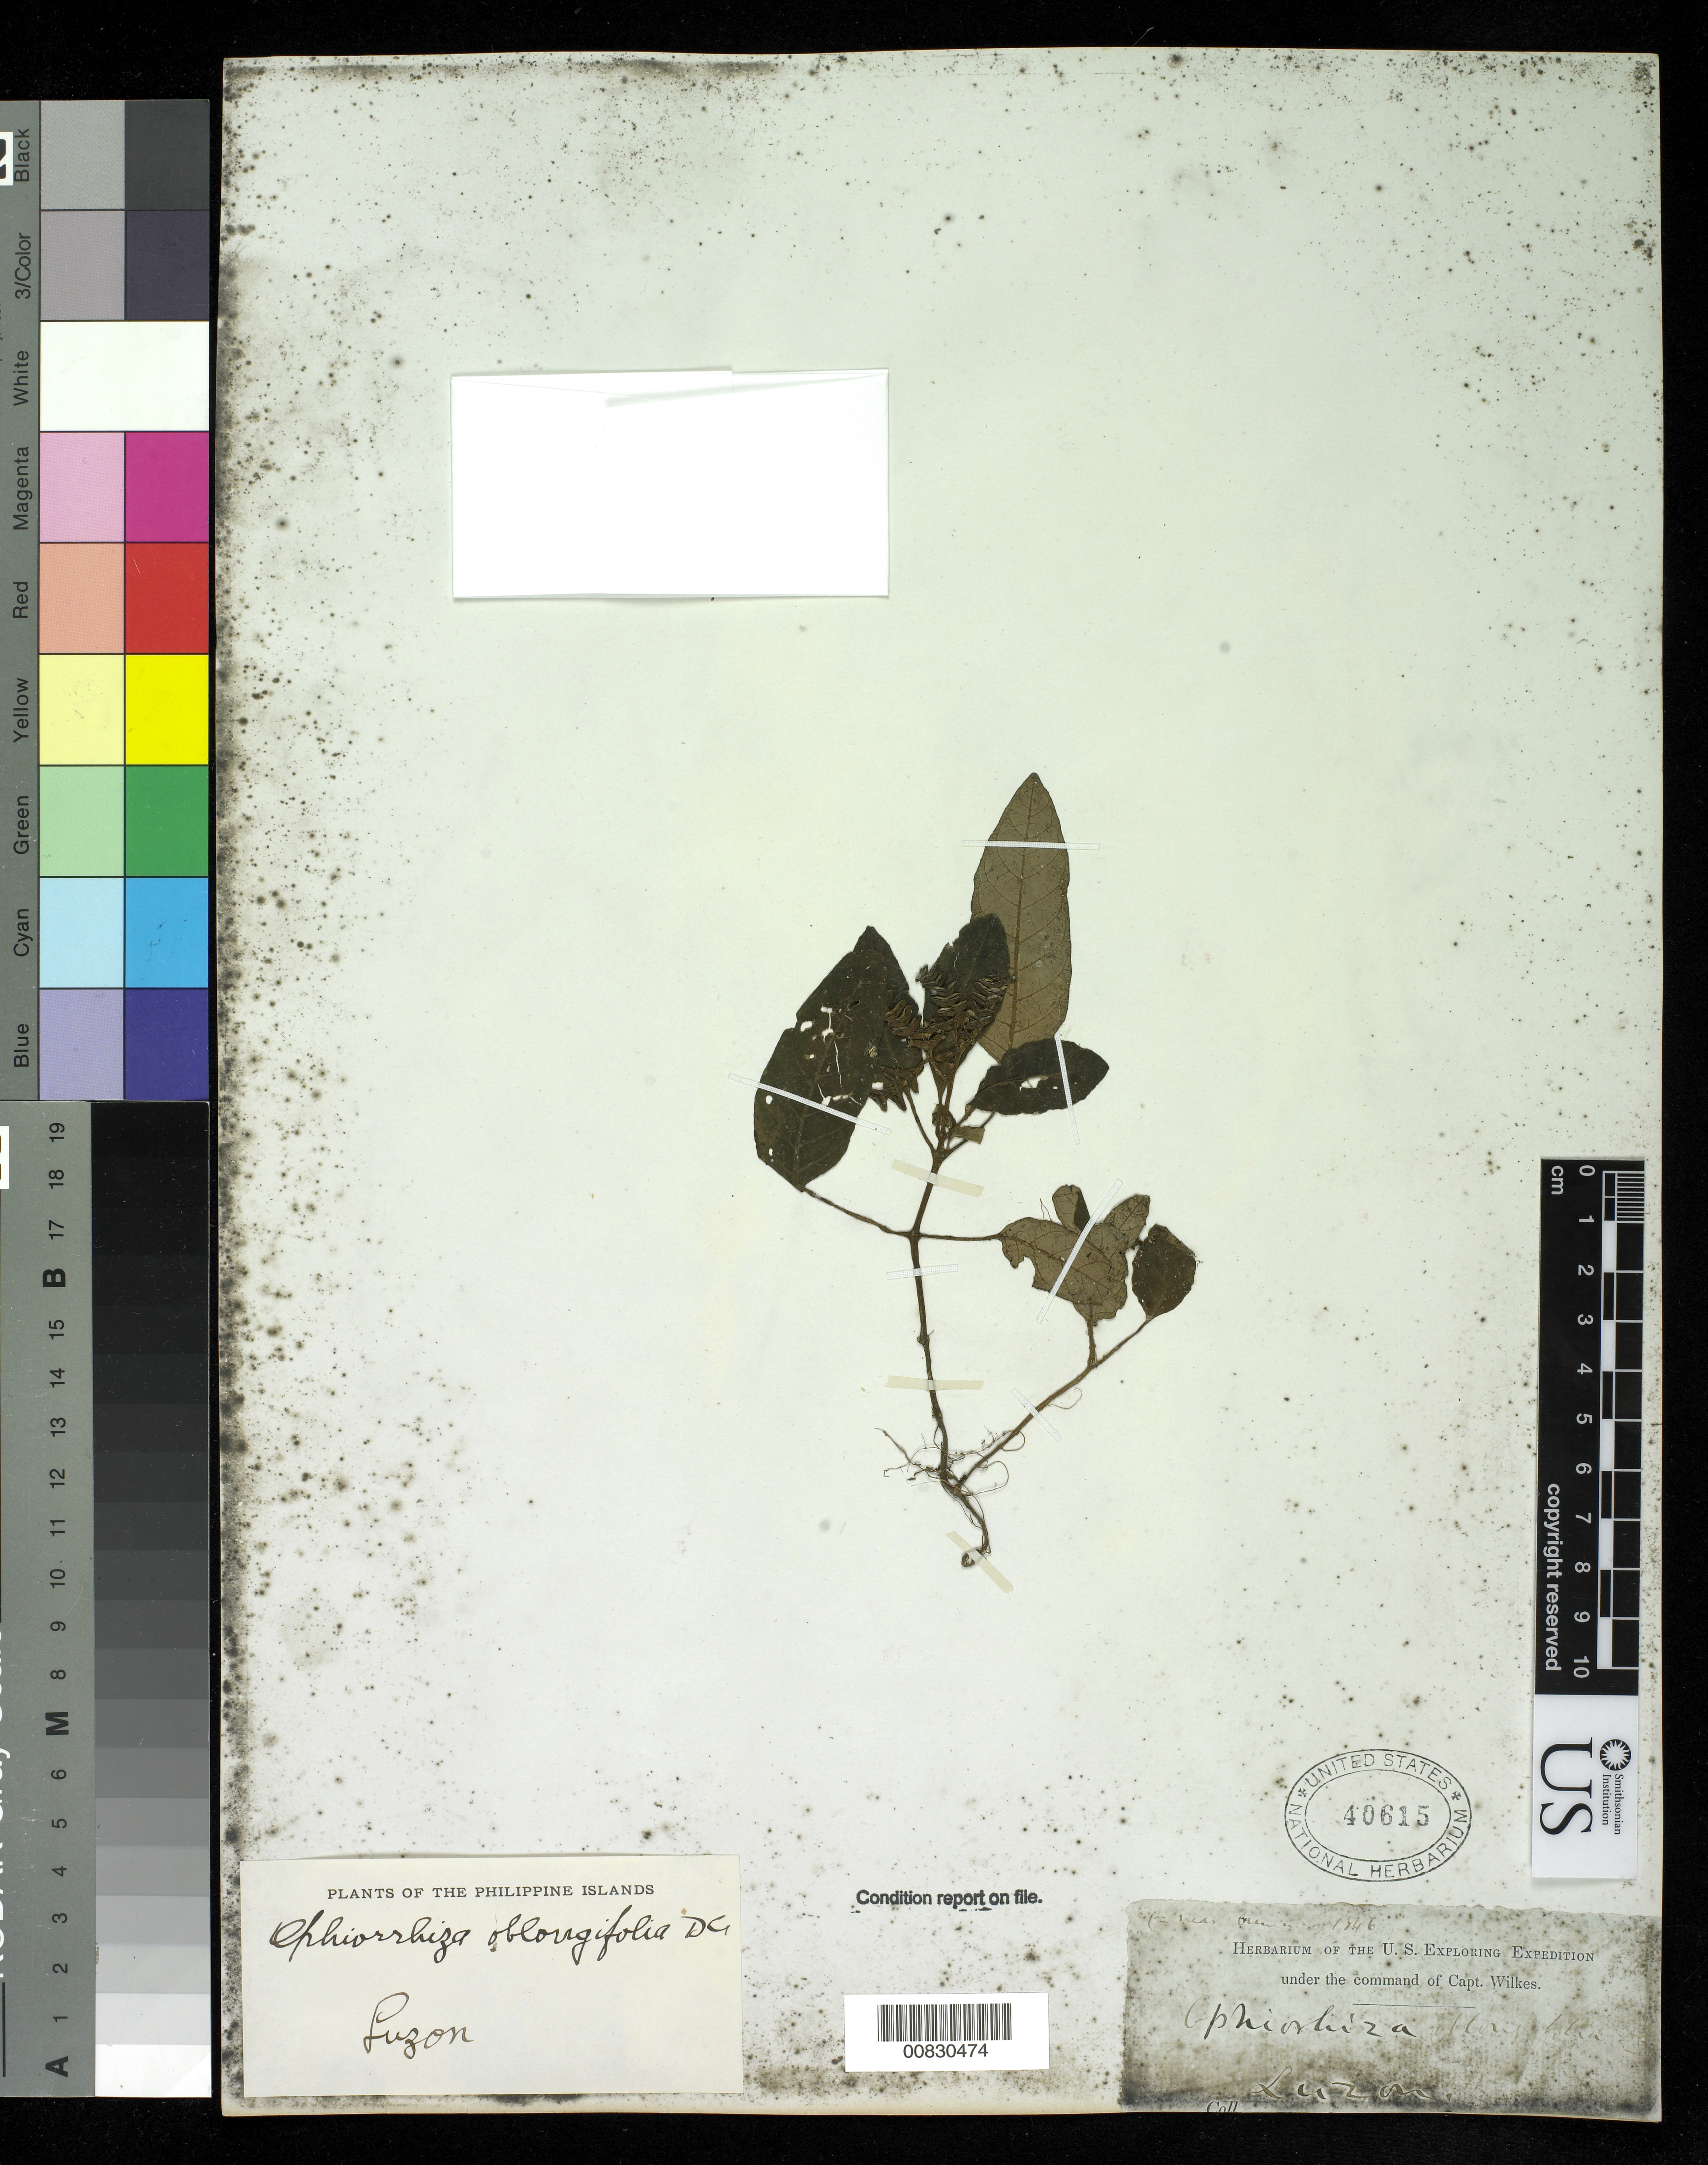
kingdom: Plantae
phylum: Tracheophyta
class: Magnoliopsida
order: Gentianales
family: Rubiaceae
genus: Ophiorrhiza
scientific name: Ophiorrhiza oblongifolia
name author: DC.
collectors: Wilkes Explor. Exped.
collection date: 1838/1842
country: Philippines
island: Luzon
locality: Luzon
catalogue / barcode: US 40615